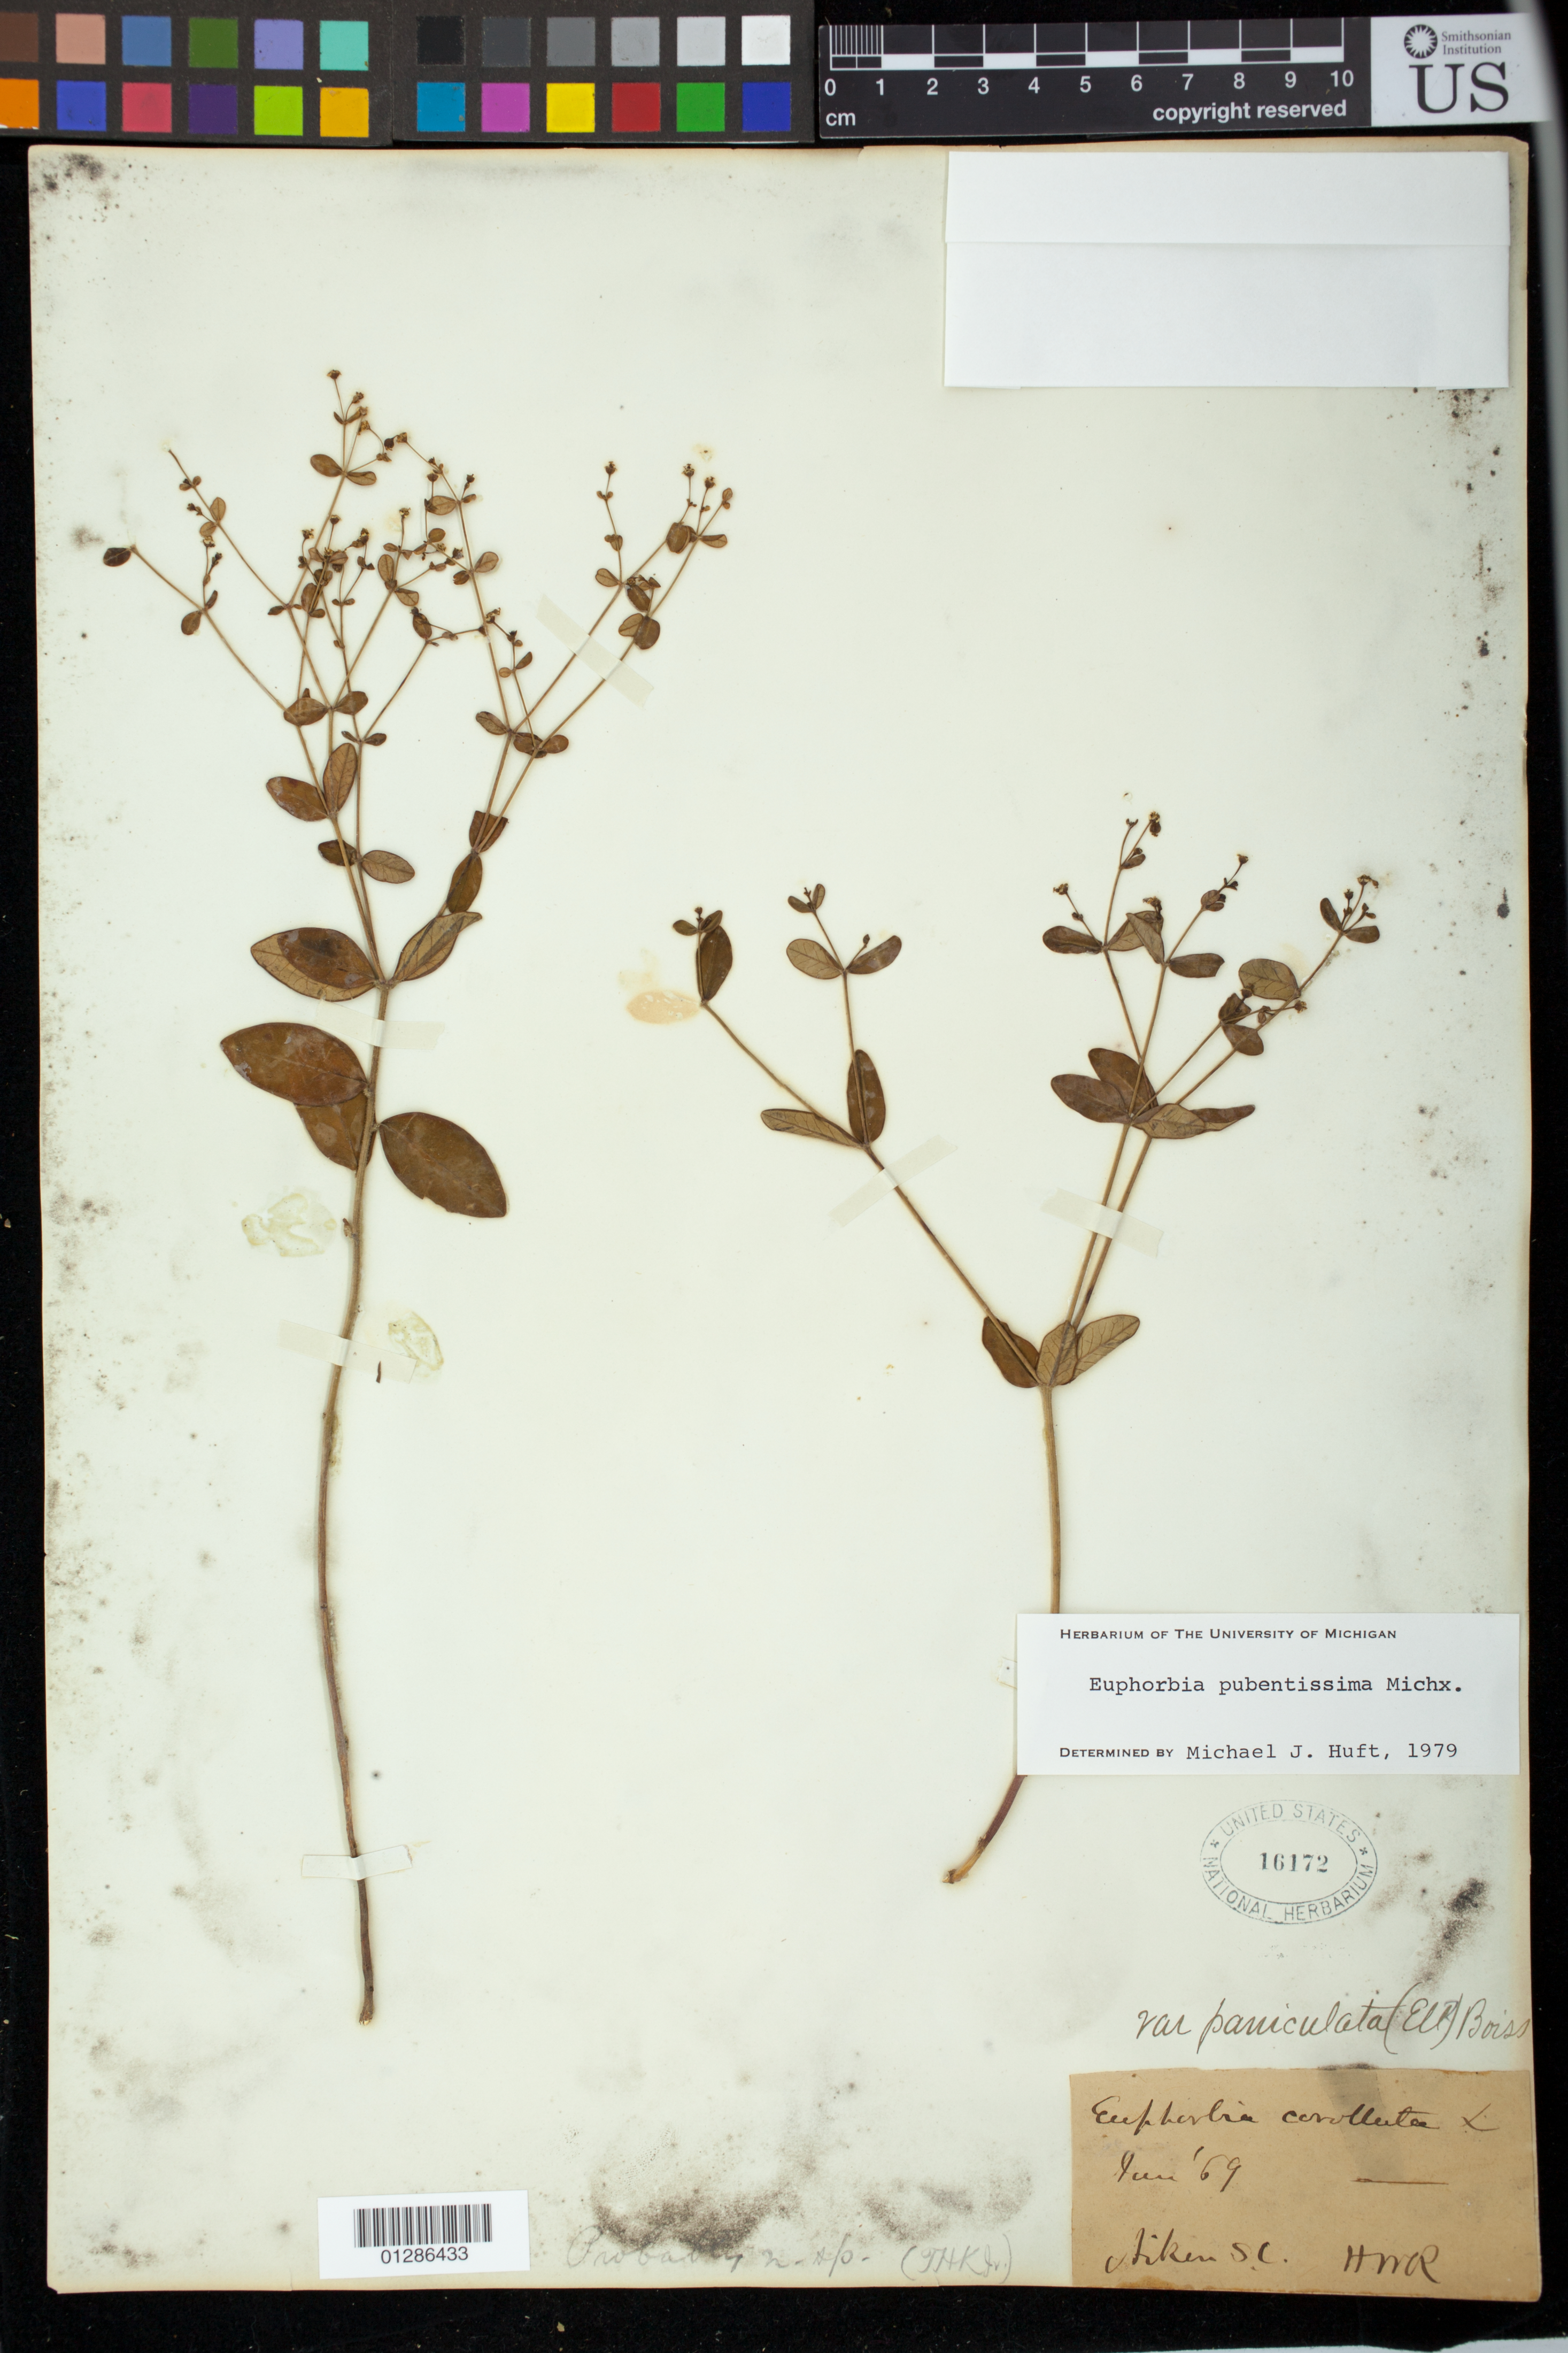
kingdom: Plantae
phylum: Tracheophyta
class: Magnoliopsida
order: Malpighiales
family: Euphorbiaceae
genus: Euphorbia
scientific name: Euphorbia pubentissima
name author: Michx.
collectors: H. Ravenel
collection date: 1869-06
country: United States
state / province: South Carolina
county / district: Aiken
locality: Aiken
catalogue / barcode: US 16172